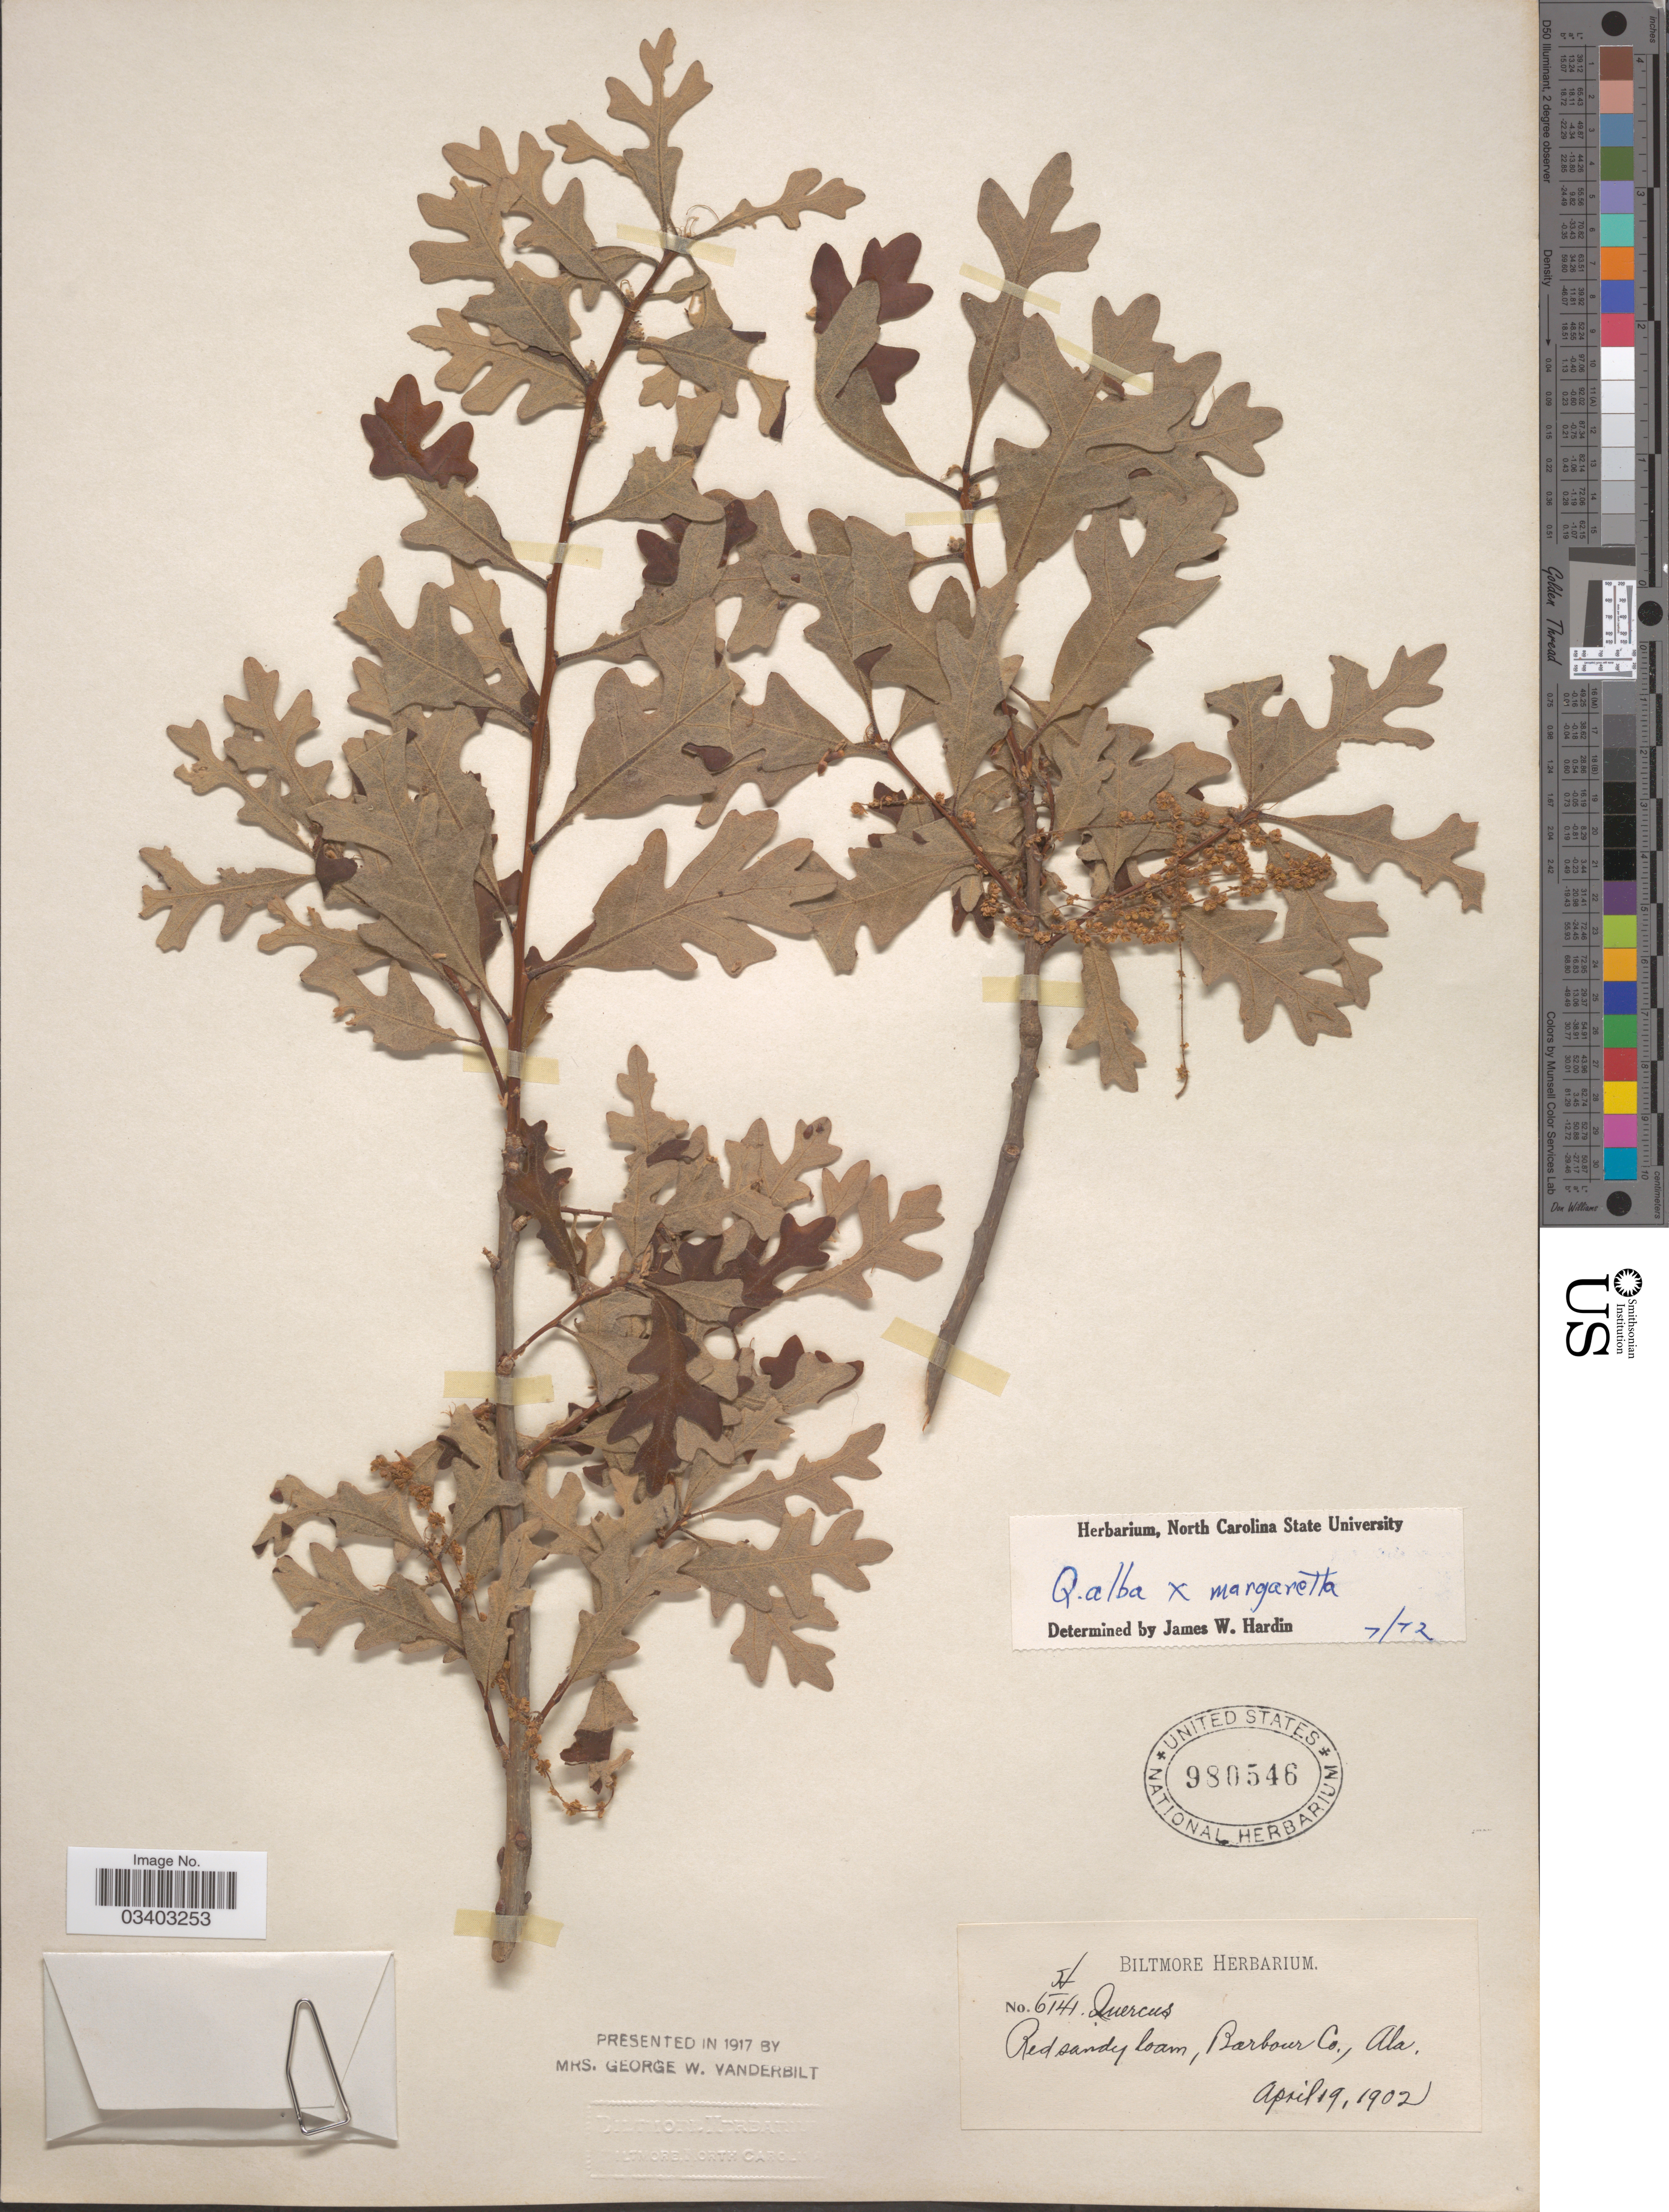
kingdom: Plantae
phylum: Tracheophyta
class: Magnoliopsida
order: Fagales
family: Fagaceae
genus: Quercus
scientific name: Quercus alba x Q. macrocarpa Michx.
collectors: ex herb. Biltmore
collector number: H/6141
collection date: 1902-04-19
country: United States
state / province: Alabama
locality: Barbour Co.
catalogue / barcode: US 980546